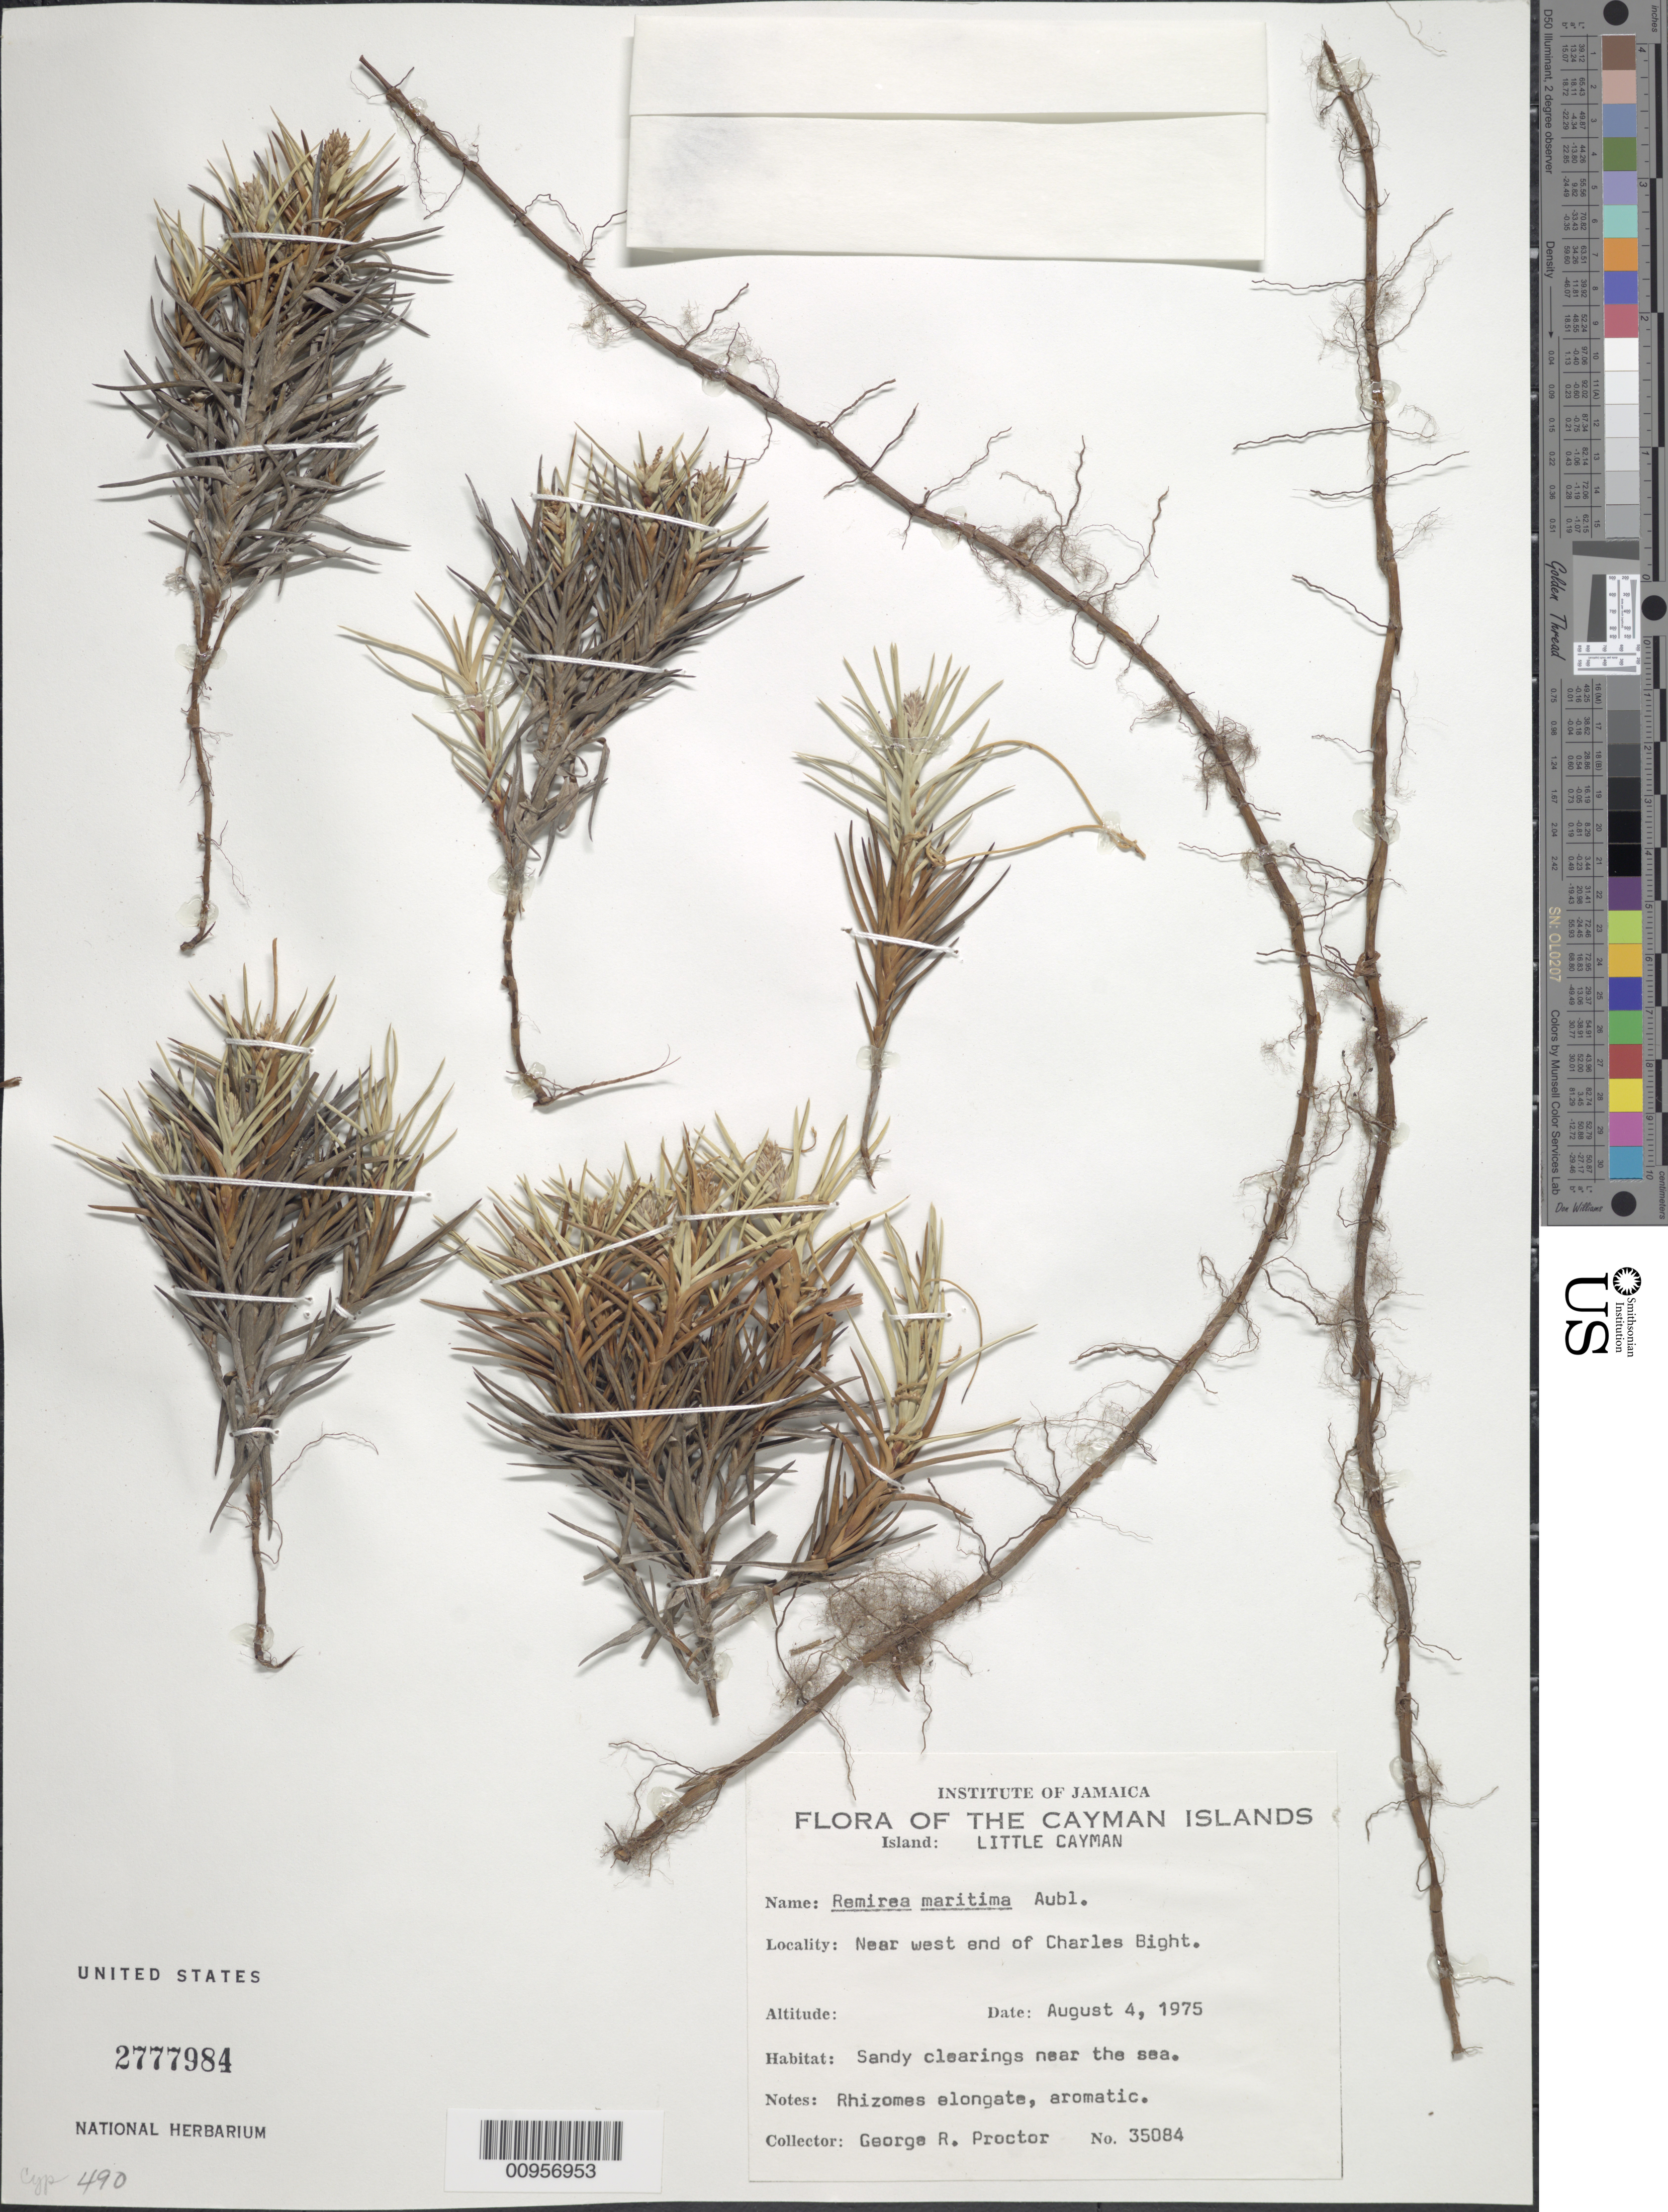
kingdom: Plantae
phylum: Tracheophyta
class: Liliopsida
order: Poales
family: Cyperaceae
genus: Cyperus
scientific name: Cyperus pedunculatus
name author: (R. Br.) J. Kern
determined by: Strong, M. T., (US), Smithsonian Institution - National Museum of Natural History (UNITED STATES)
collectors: G. R. Proctor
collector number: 35084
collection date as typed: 04 Aug 1975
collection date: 1975-08-04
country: Cayman Islands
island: Little Cayman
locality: Near west end of Charles Bight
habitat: Sandy clearings near the sea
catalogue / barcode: US 2777984